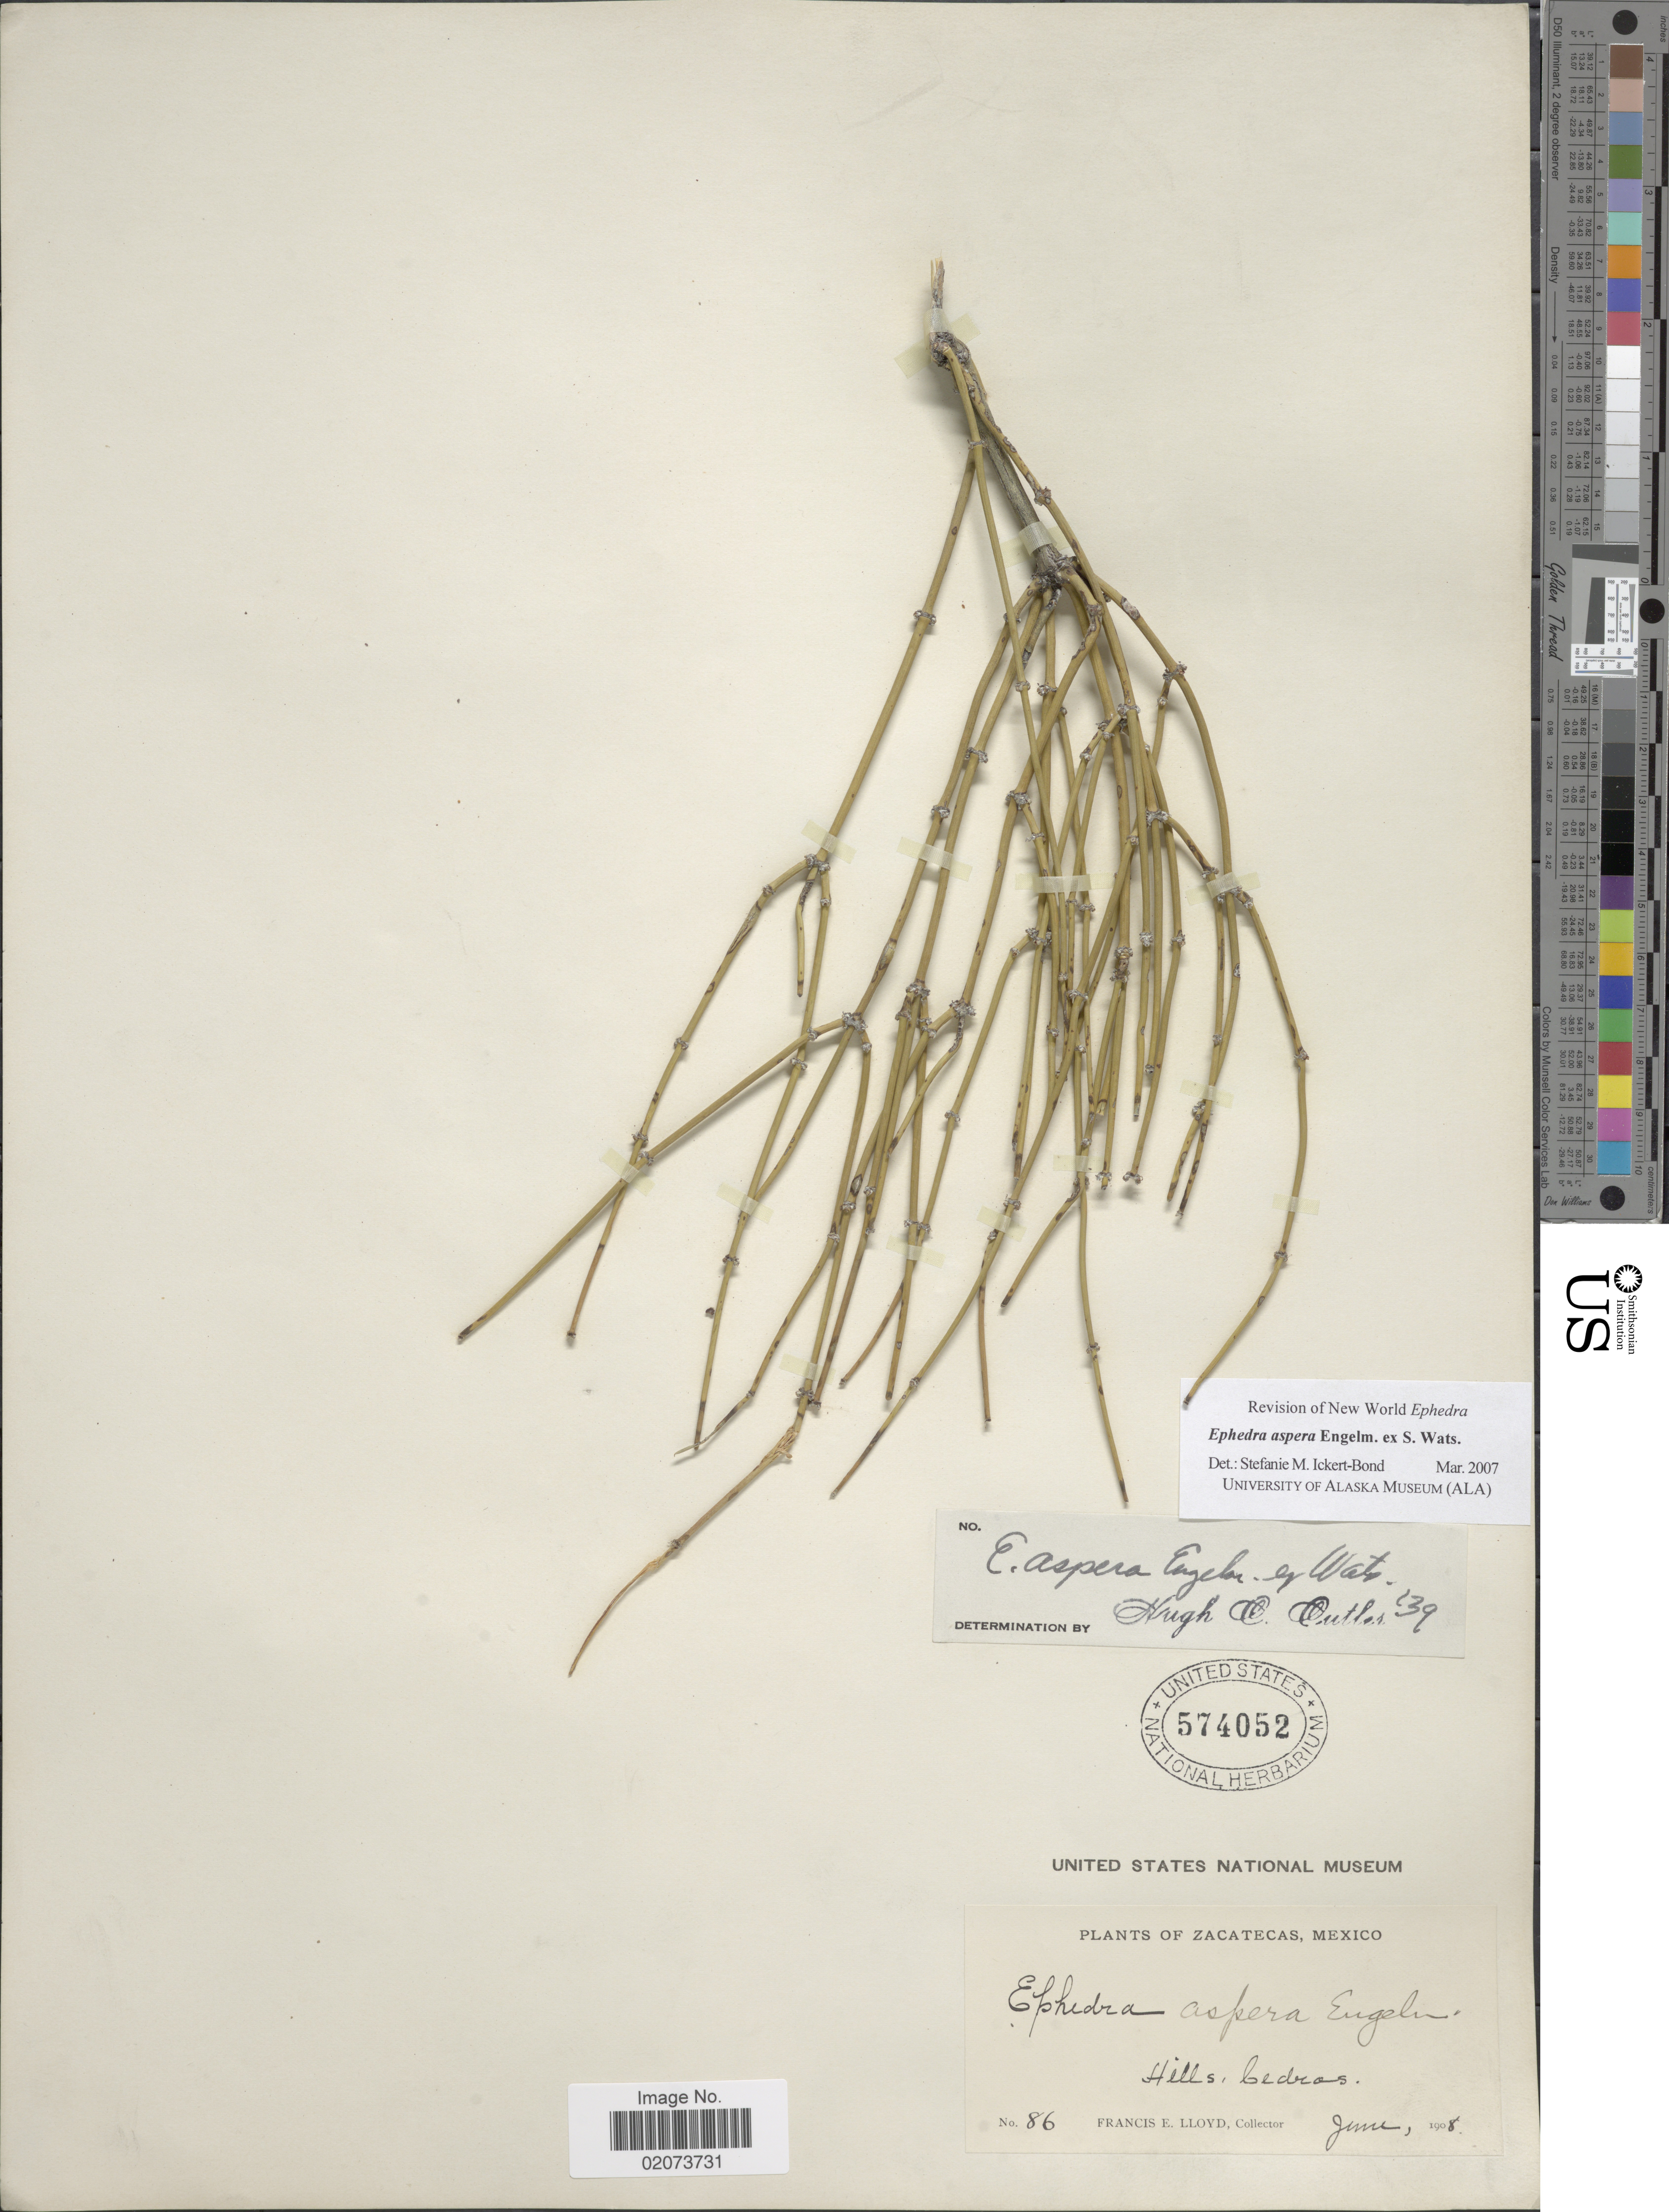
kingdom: Plantae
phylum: Tracheophyta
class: Gnetopsida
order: Ephedrales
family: Ephedraceae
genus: Ephedra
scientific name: Ephedra aspera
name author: Engelm. ex S. Watson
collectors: Lloyd, C. E.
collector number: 86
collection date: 1908-06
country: Mexico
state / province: Zacatecas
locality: Zacatecas, Mexico, Hills, Cedros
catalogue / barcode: US 574052